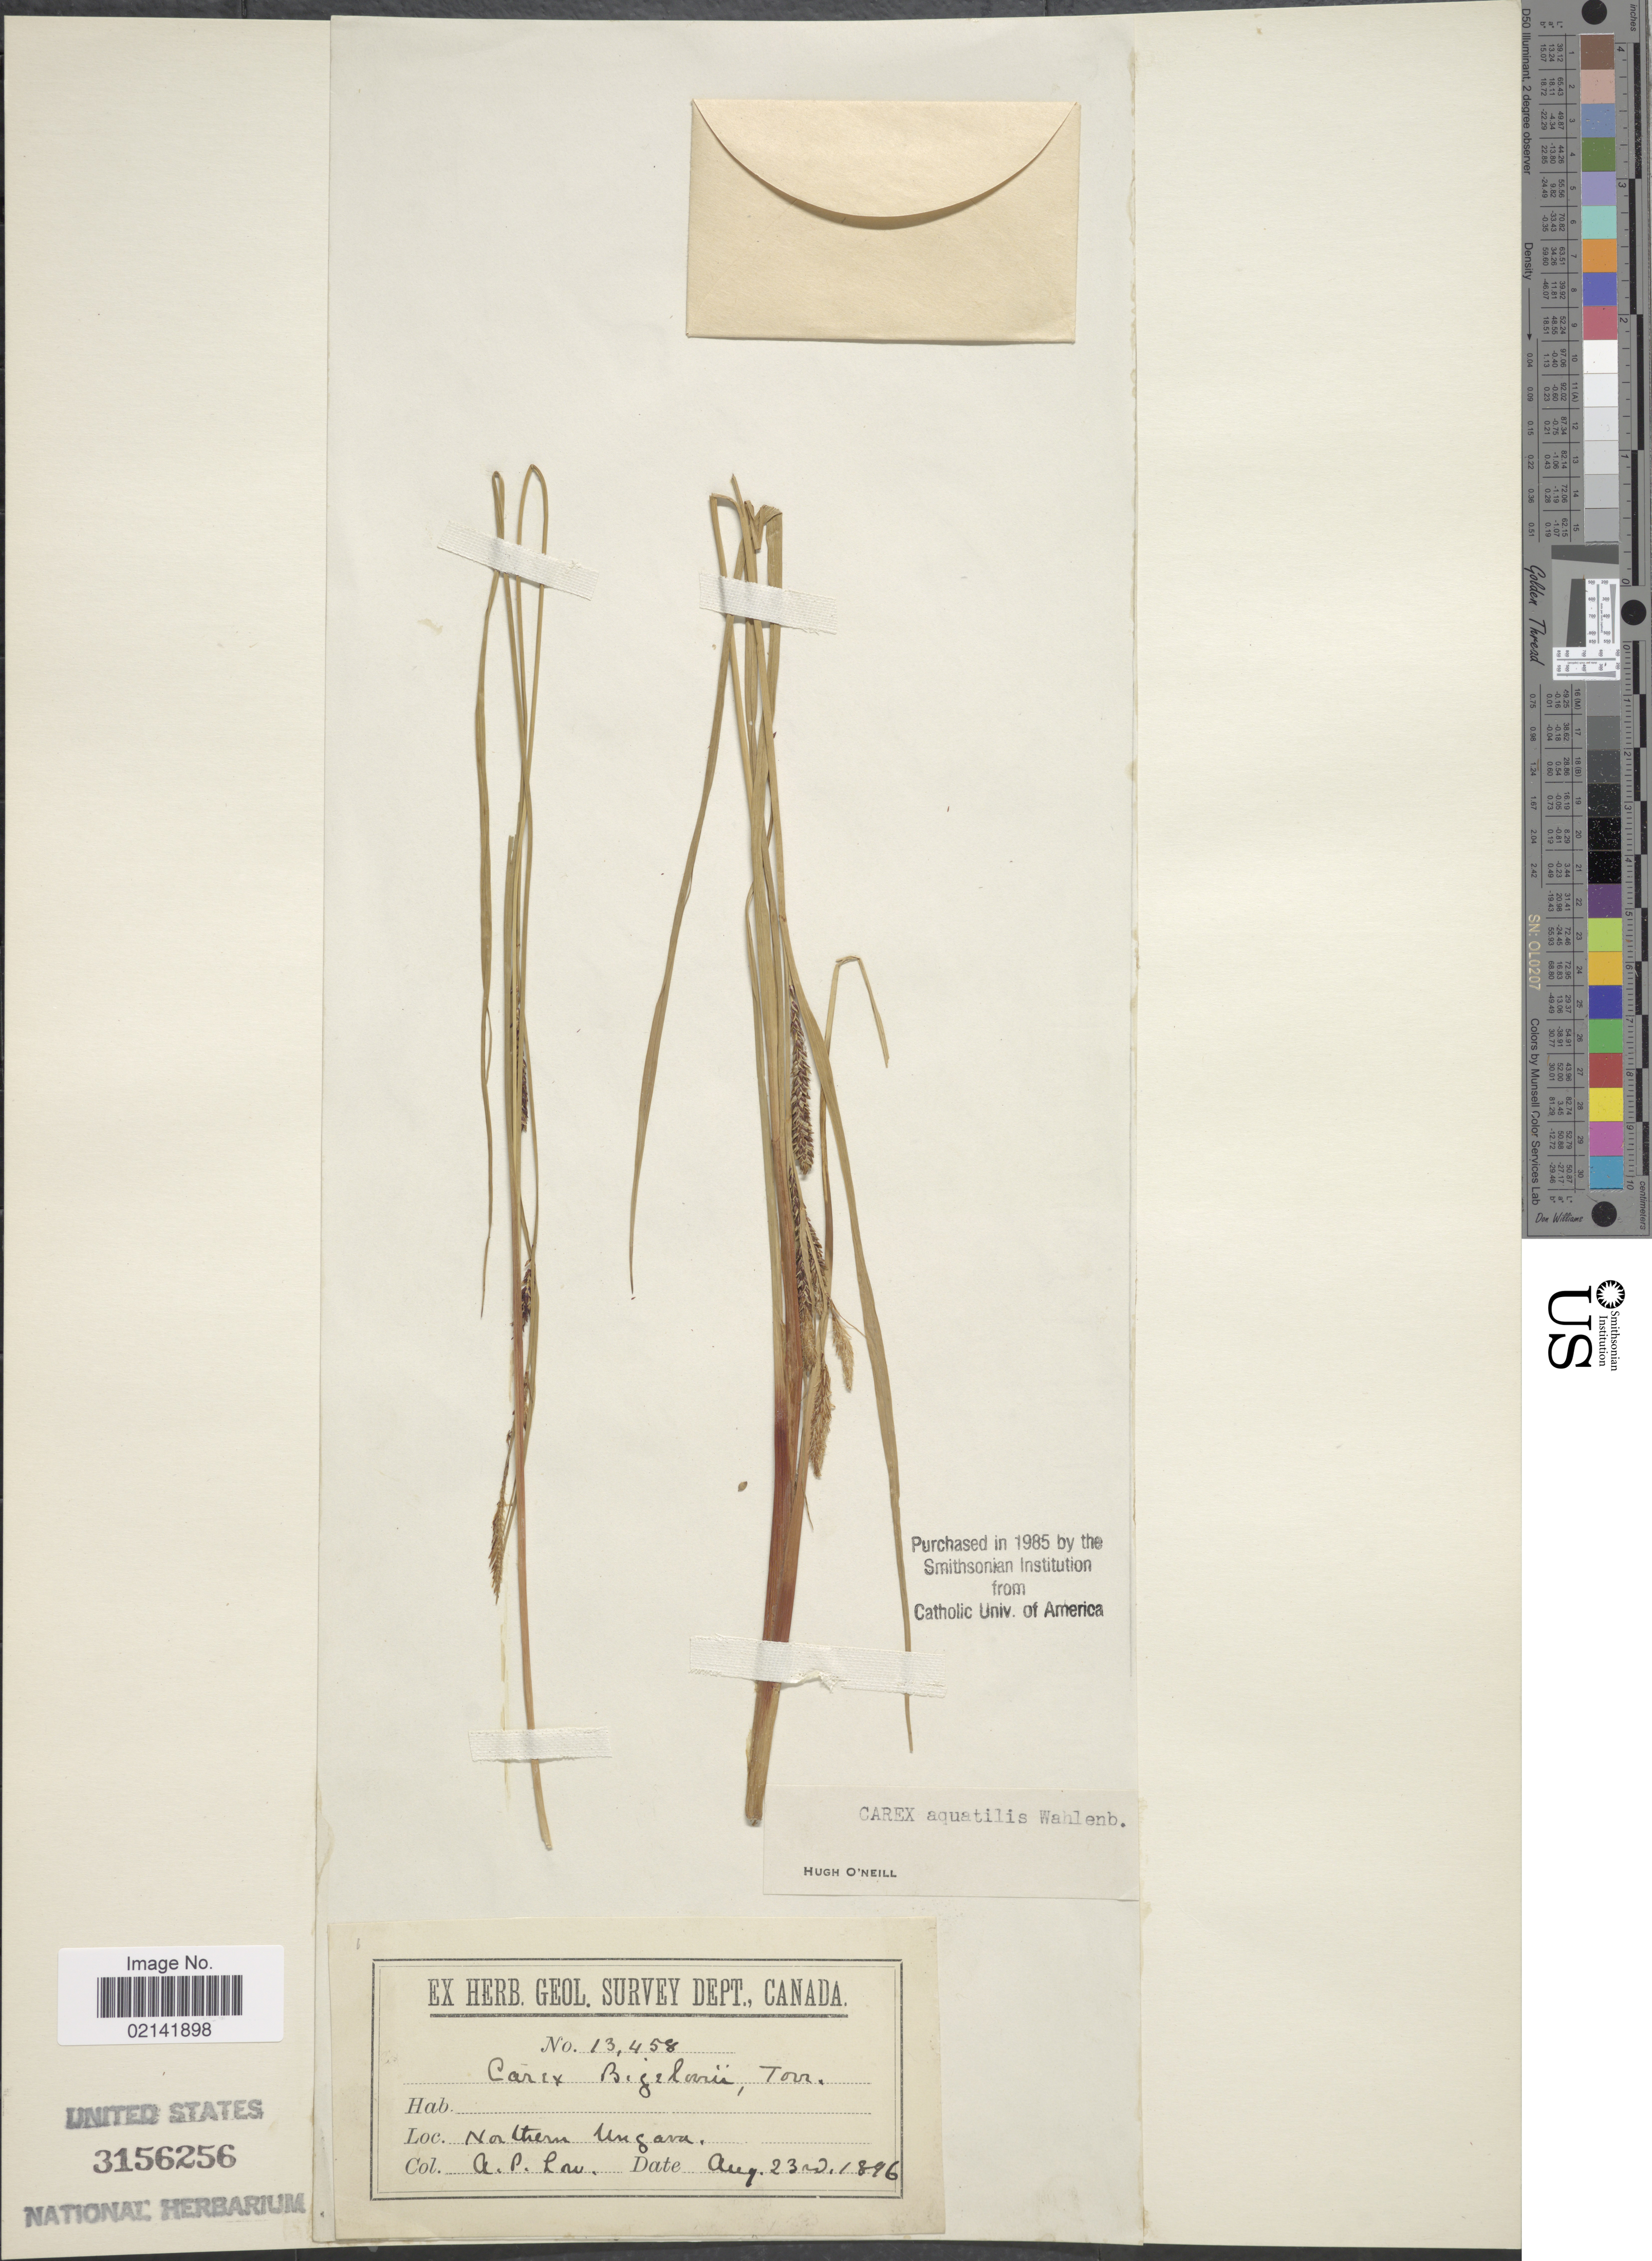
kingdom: Plantae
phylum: Tracheophyta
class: Liliopsida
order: Poales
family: Cyperaceae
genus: Carex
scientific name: Carex aquatilis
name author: Wahlenb.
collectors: A. Low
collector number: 13458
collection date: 1896-08-23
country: Canada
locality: Northern Ungava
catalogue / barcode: US 3156256